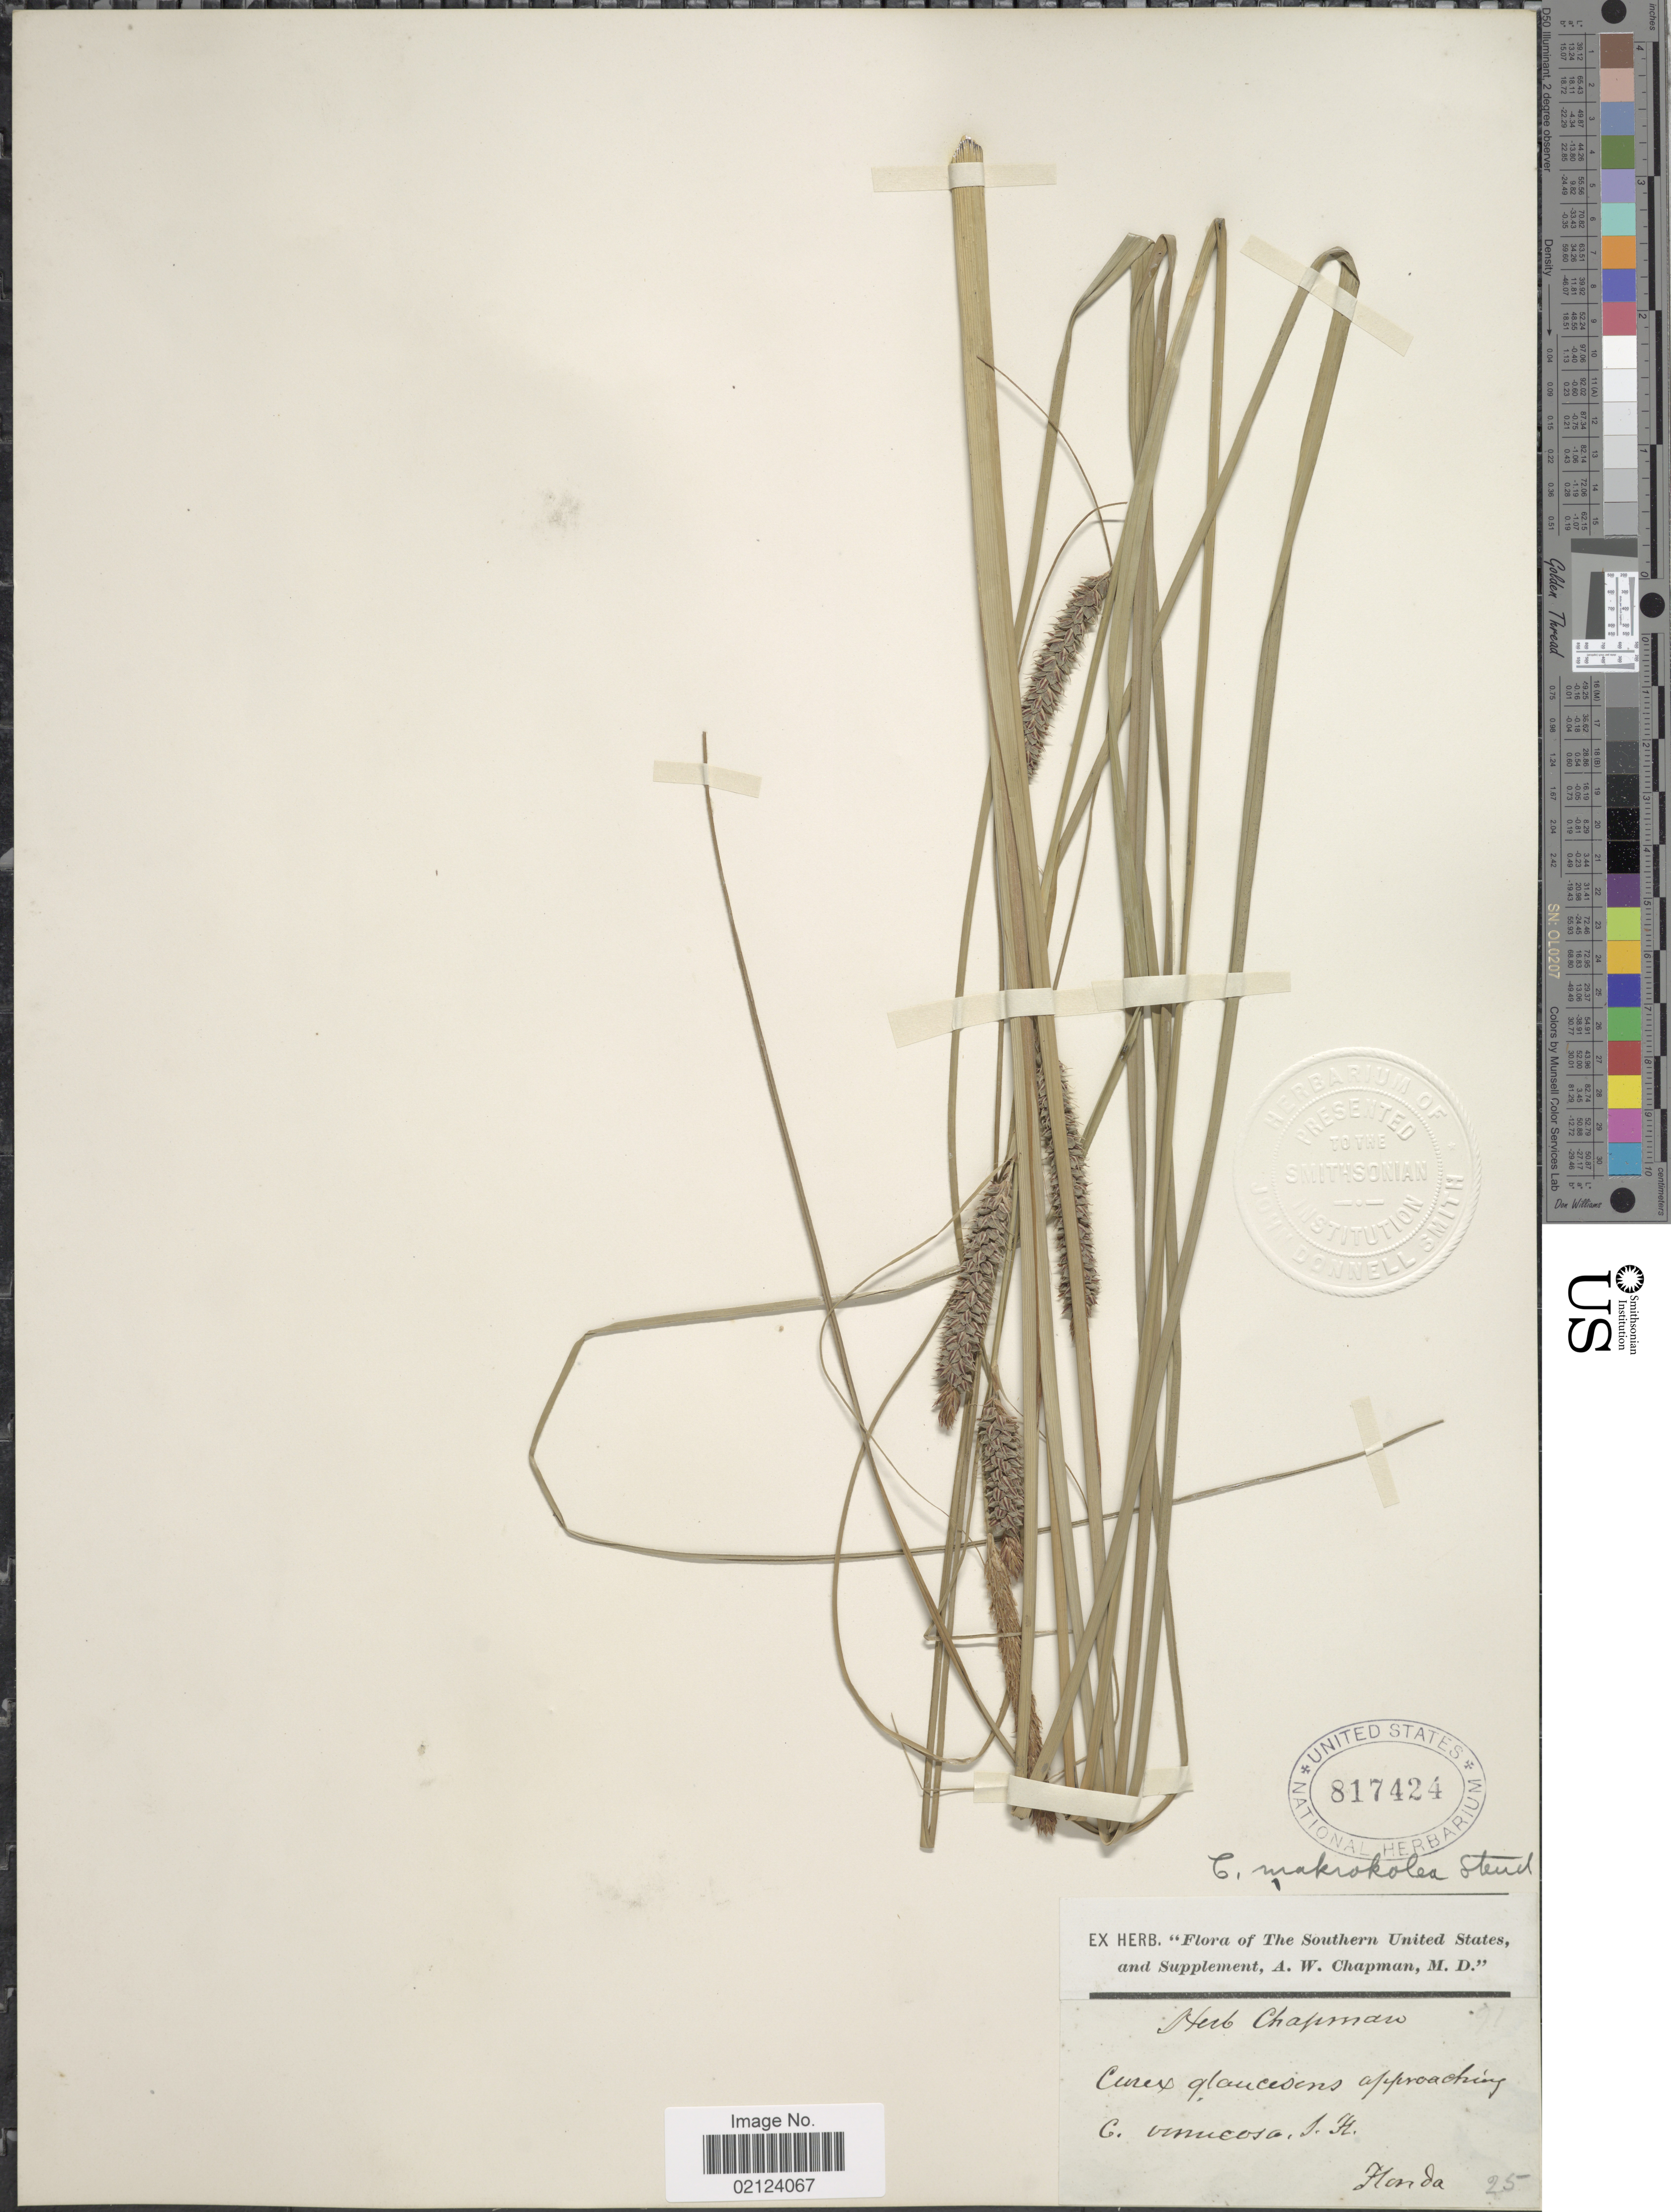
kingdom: Plantae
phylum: Tracheophyta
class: Liliopsida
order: Poales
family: Cyperaceae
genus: Carex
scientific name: Carex verrucosa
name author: Muhl.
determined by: Strong, Mark T., (BOT), Smithsonian Institution - National Museum of Natural History (UNITED STATES)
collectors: ex herb. Chapman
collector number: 25?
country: United States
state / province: Florida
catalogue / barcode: US 817424